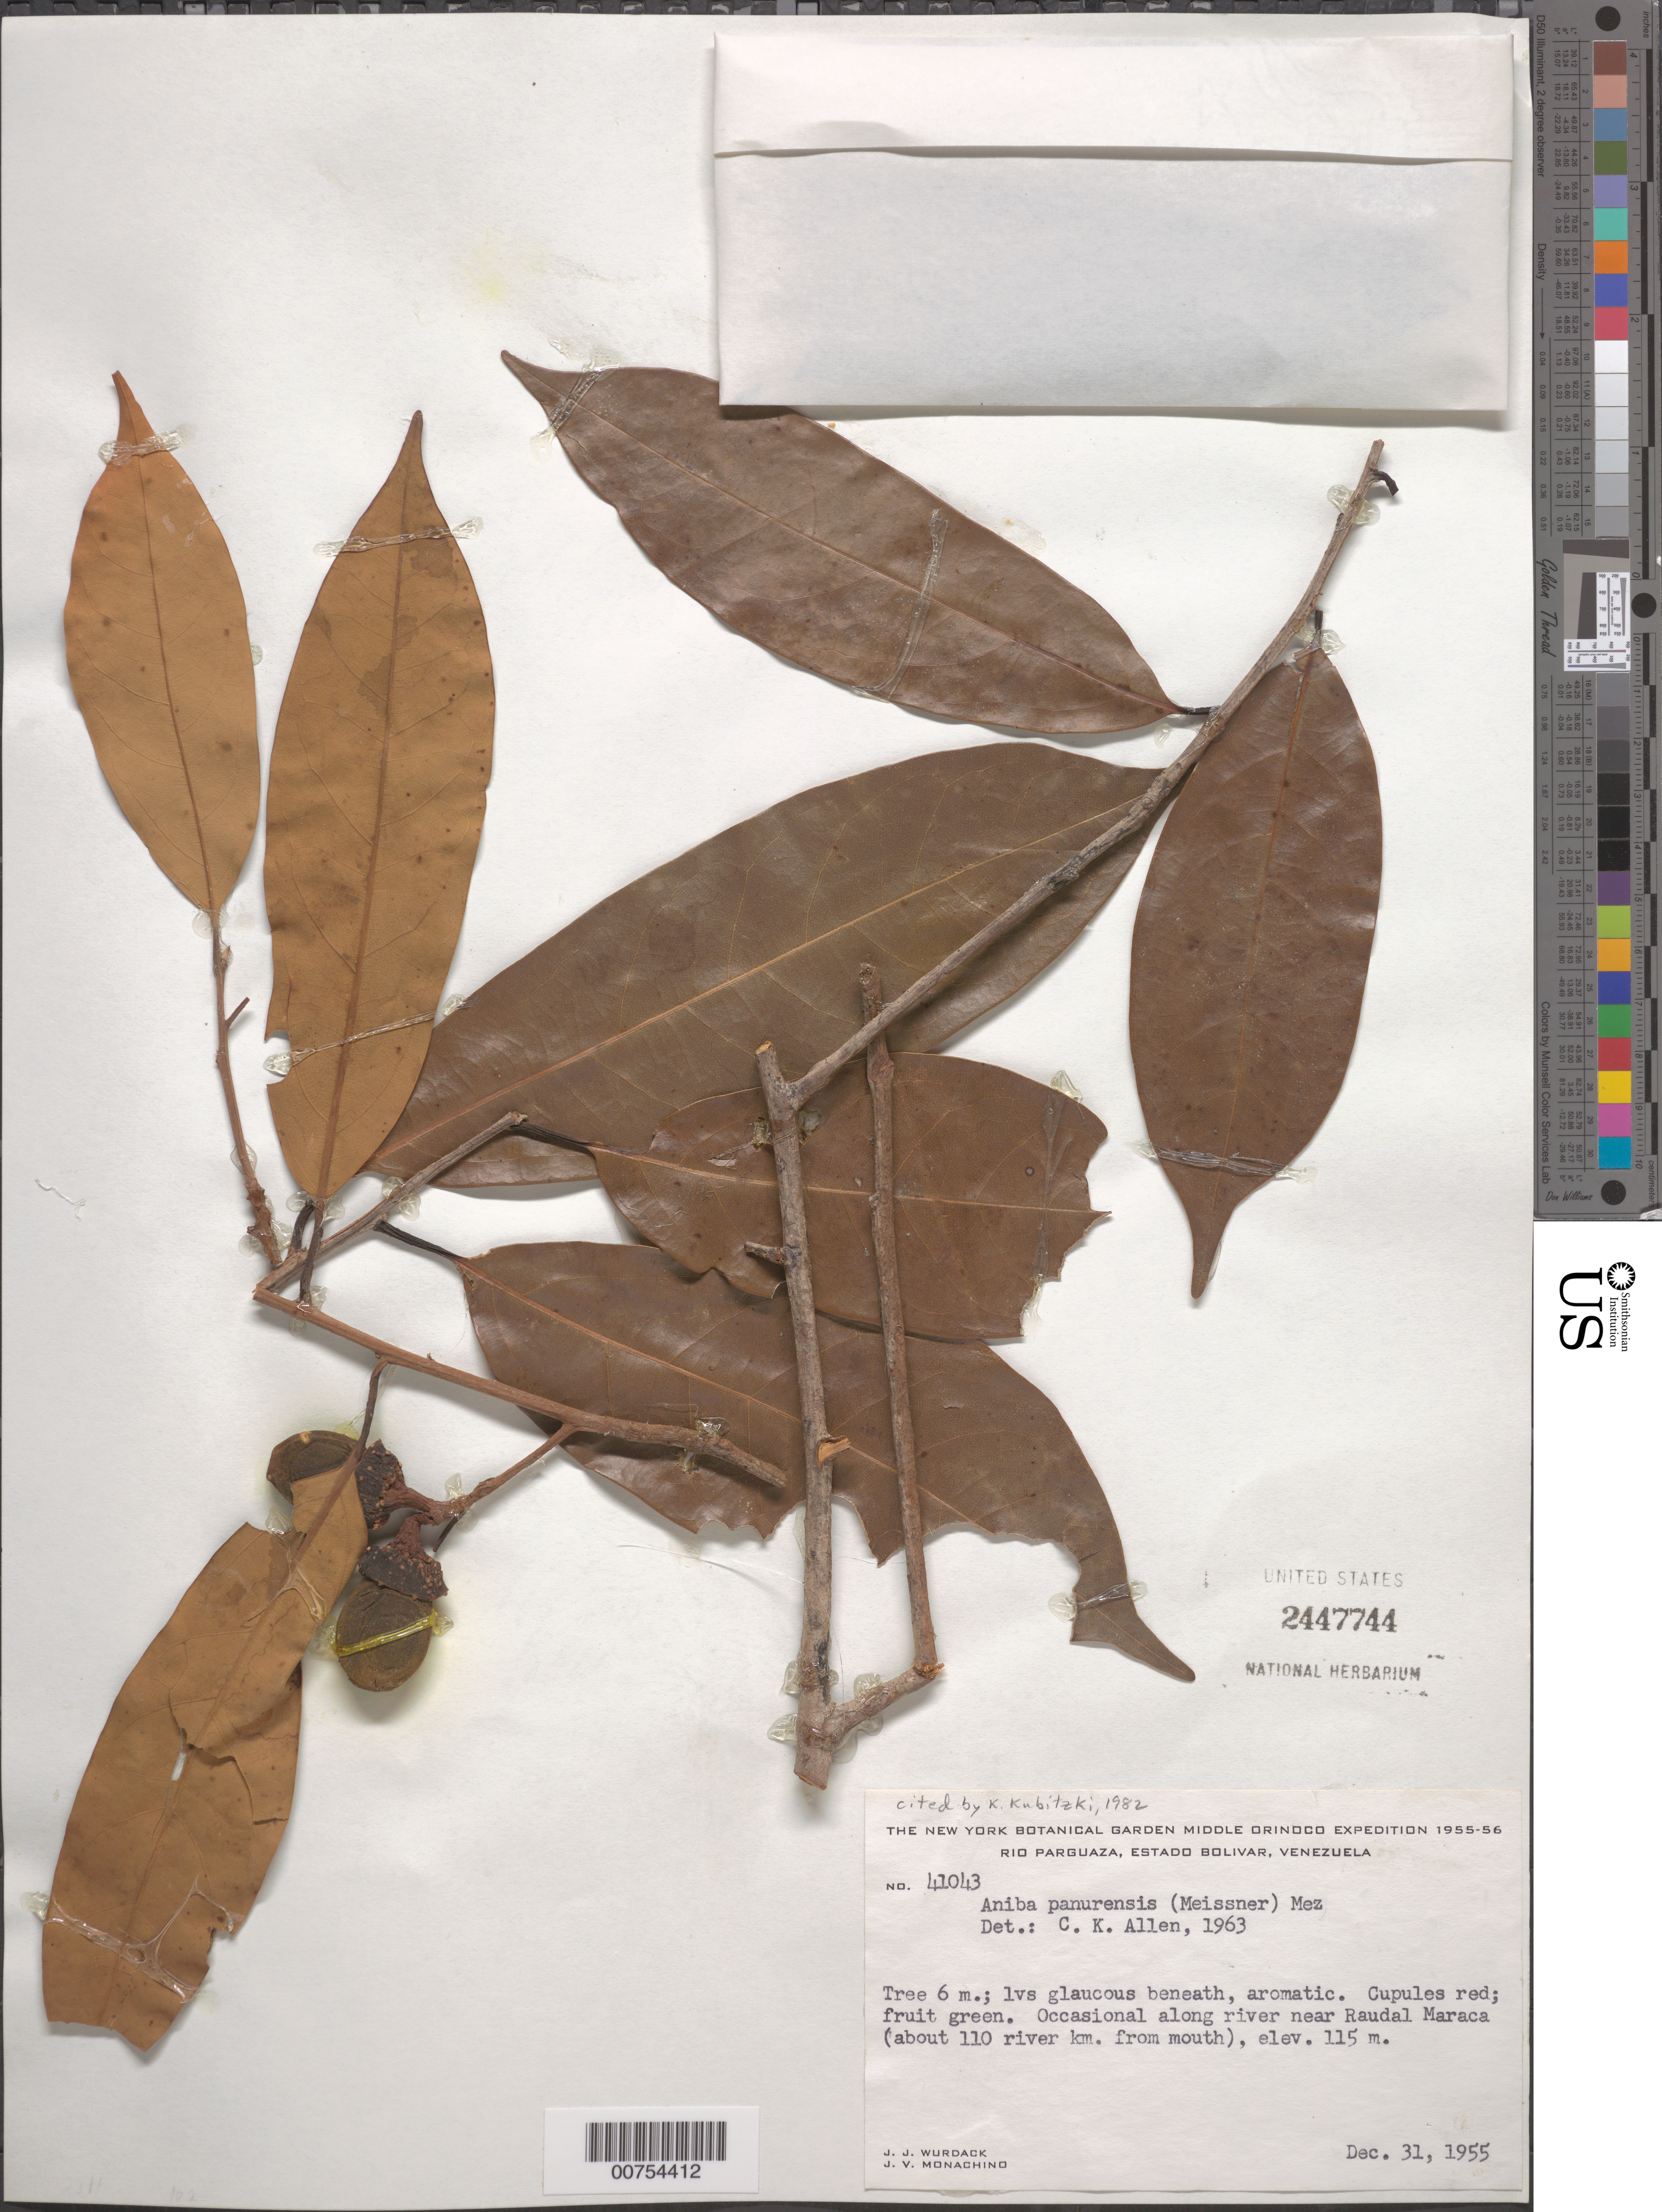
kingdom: Plantae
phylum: Tracheophyta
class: Magnoliopsida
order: Laurales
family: Lauraceae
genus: Aniba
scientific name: Aniba panurensis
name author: (Meisn.) Mez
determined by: Kubitzki, Klaus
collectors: J. J. Wurdack & J. V. Monachino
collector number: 41043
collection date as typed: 31-Dec-55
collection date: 1955-12-31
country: Venezuela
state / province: Bolívar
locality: Río Parguaza, Raudal Maraca, 110 river km from river mouth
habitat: Along river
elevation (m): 115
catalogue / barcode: US 2447744